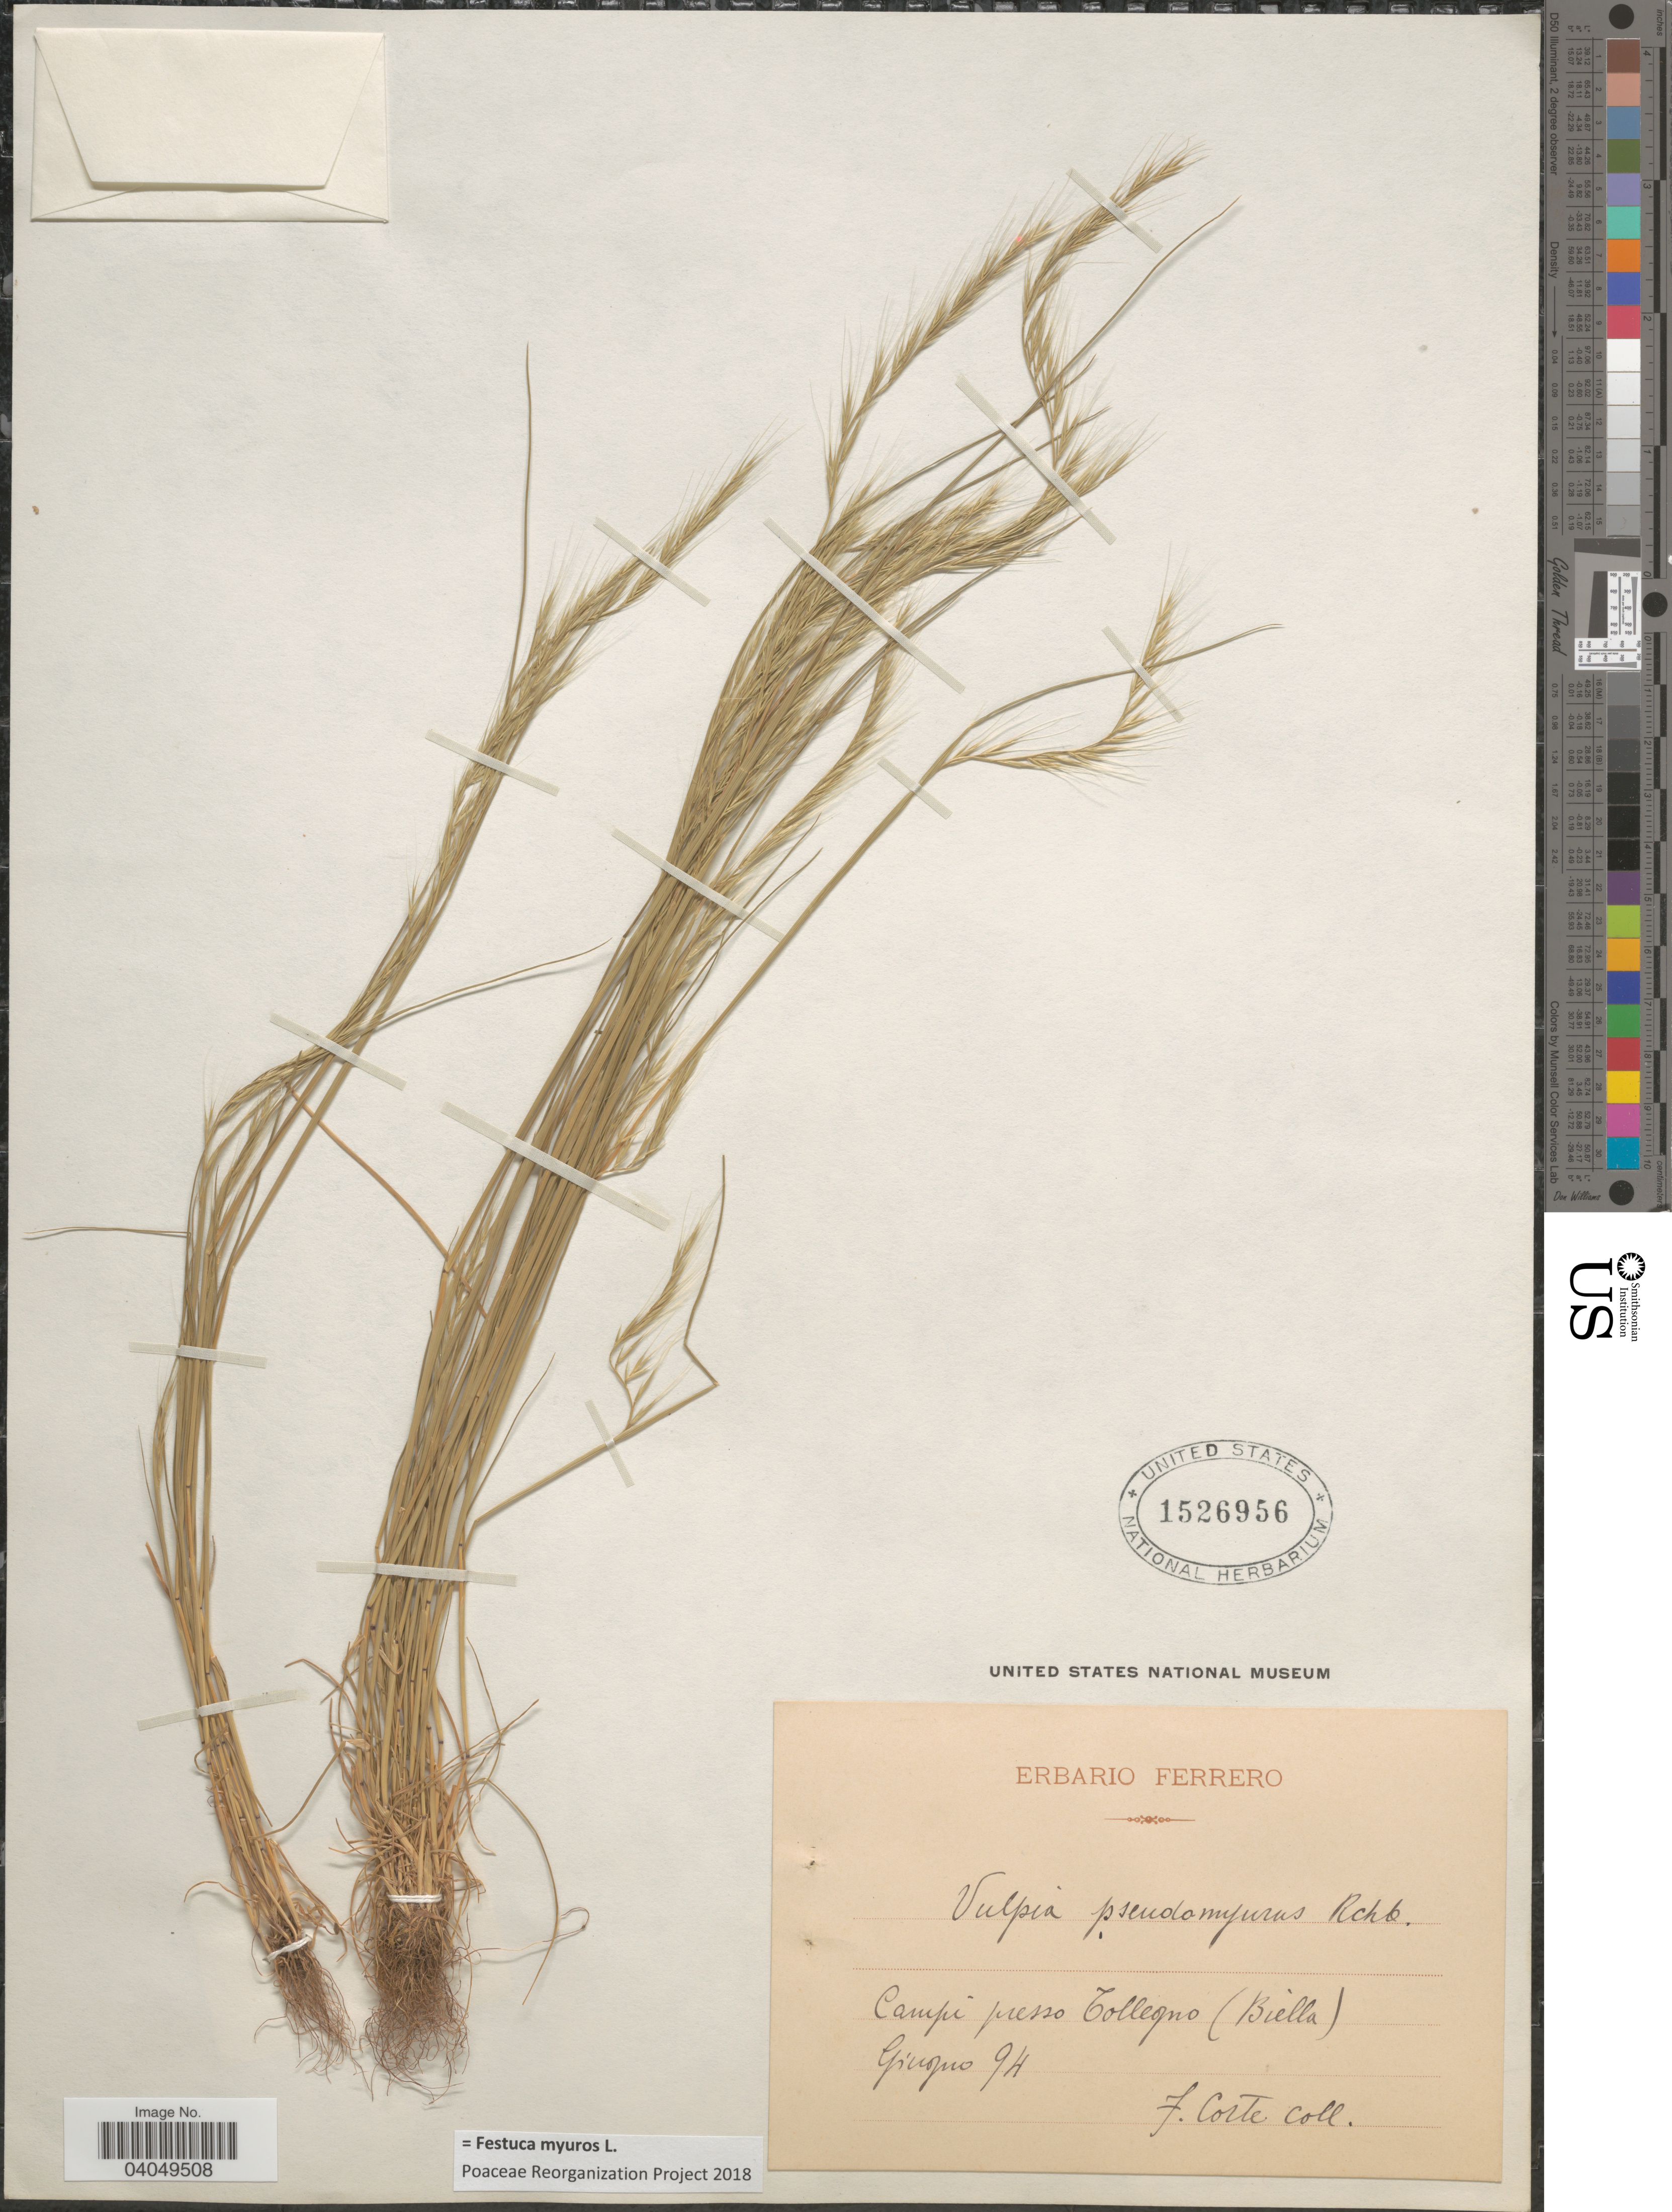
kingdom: Plantae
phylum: Tracheophyta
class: Liliopsida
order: Poales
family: Poaceae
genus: Festuca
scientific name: Festuca myuros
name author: L.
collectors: F. Corte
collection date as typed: Transcribed d/m/y: /6/94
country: Italy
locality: Campi presso Tollegno (Biella).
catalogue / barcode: US 1526956